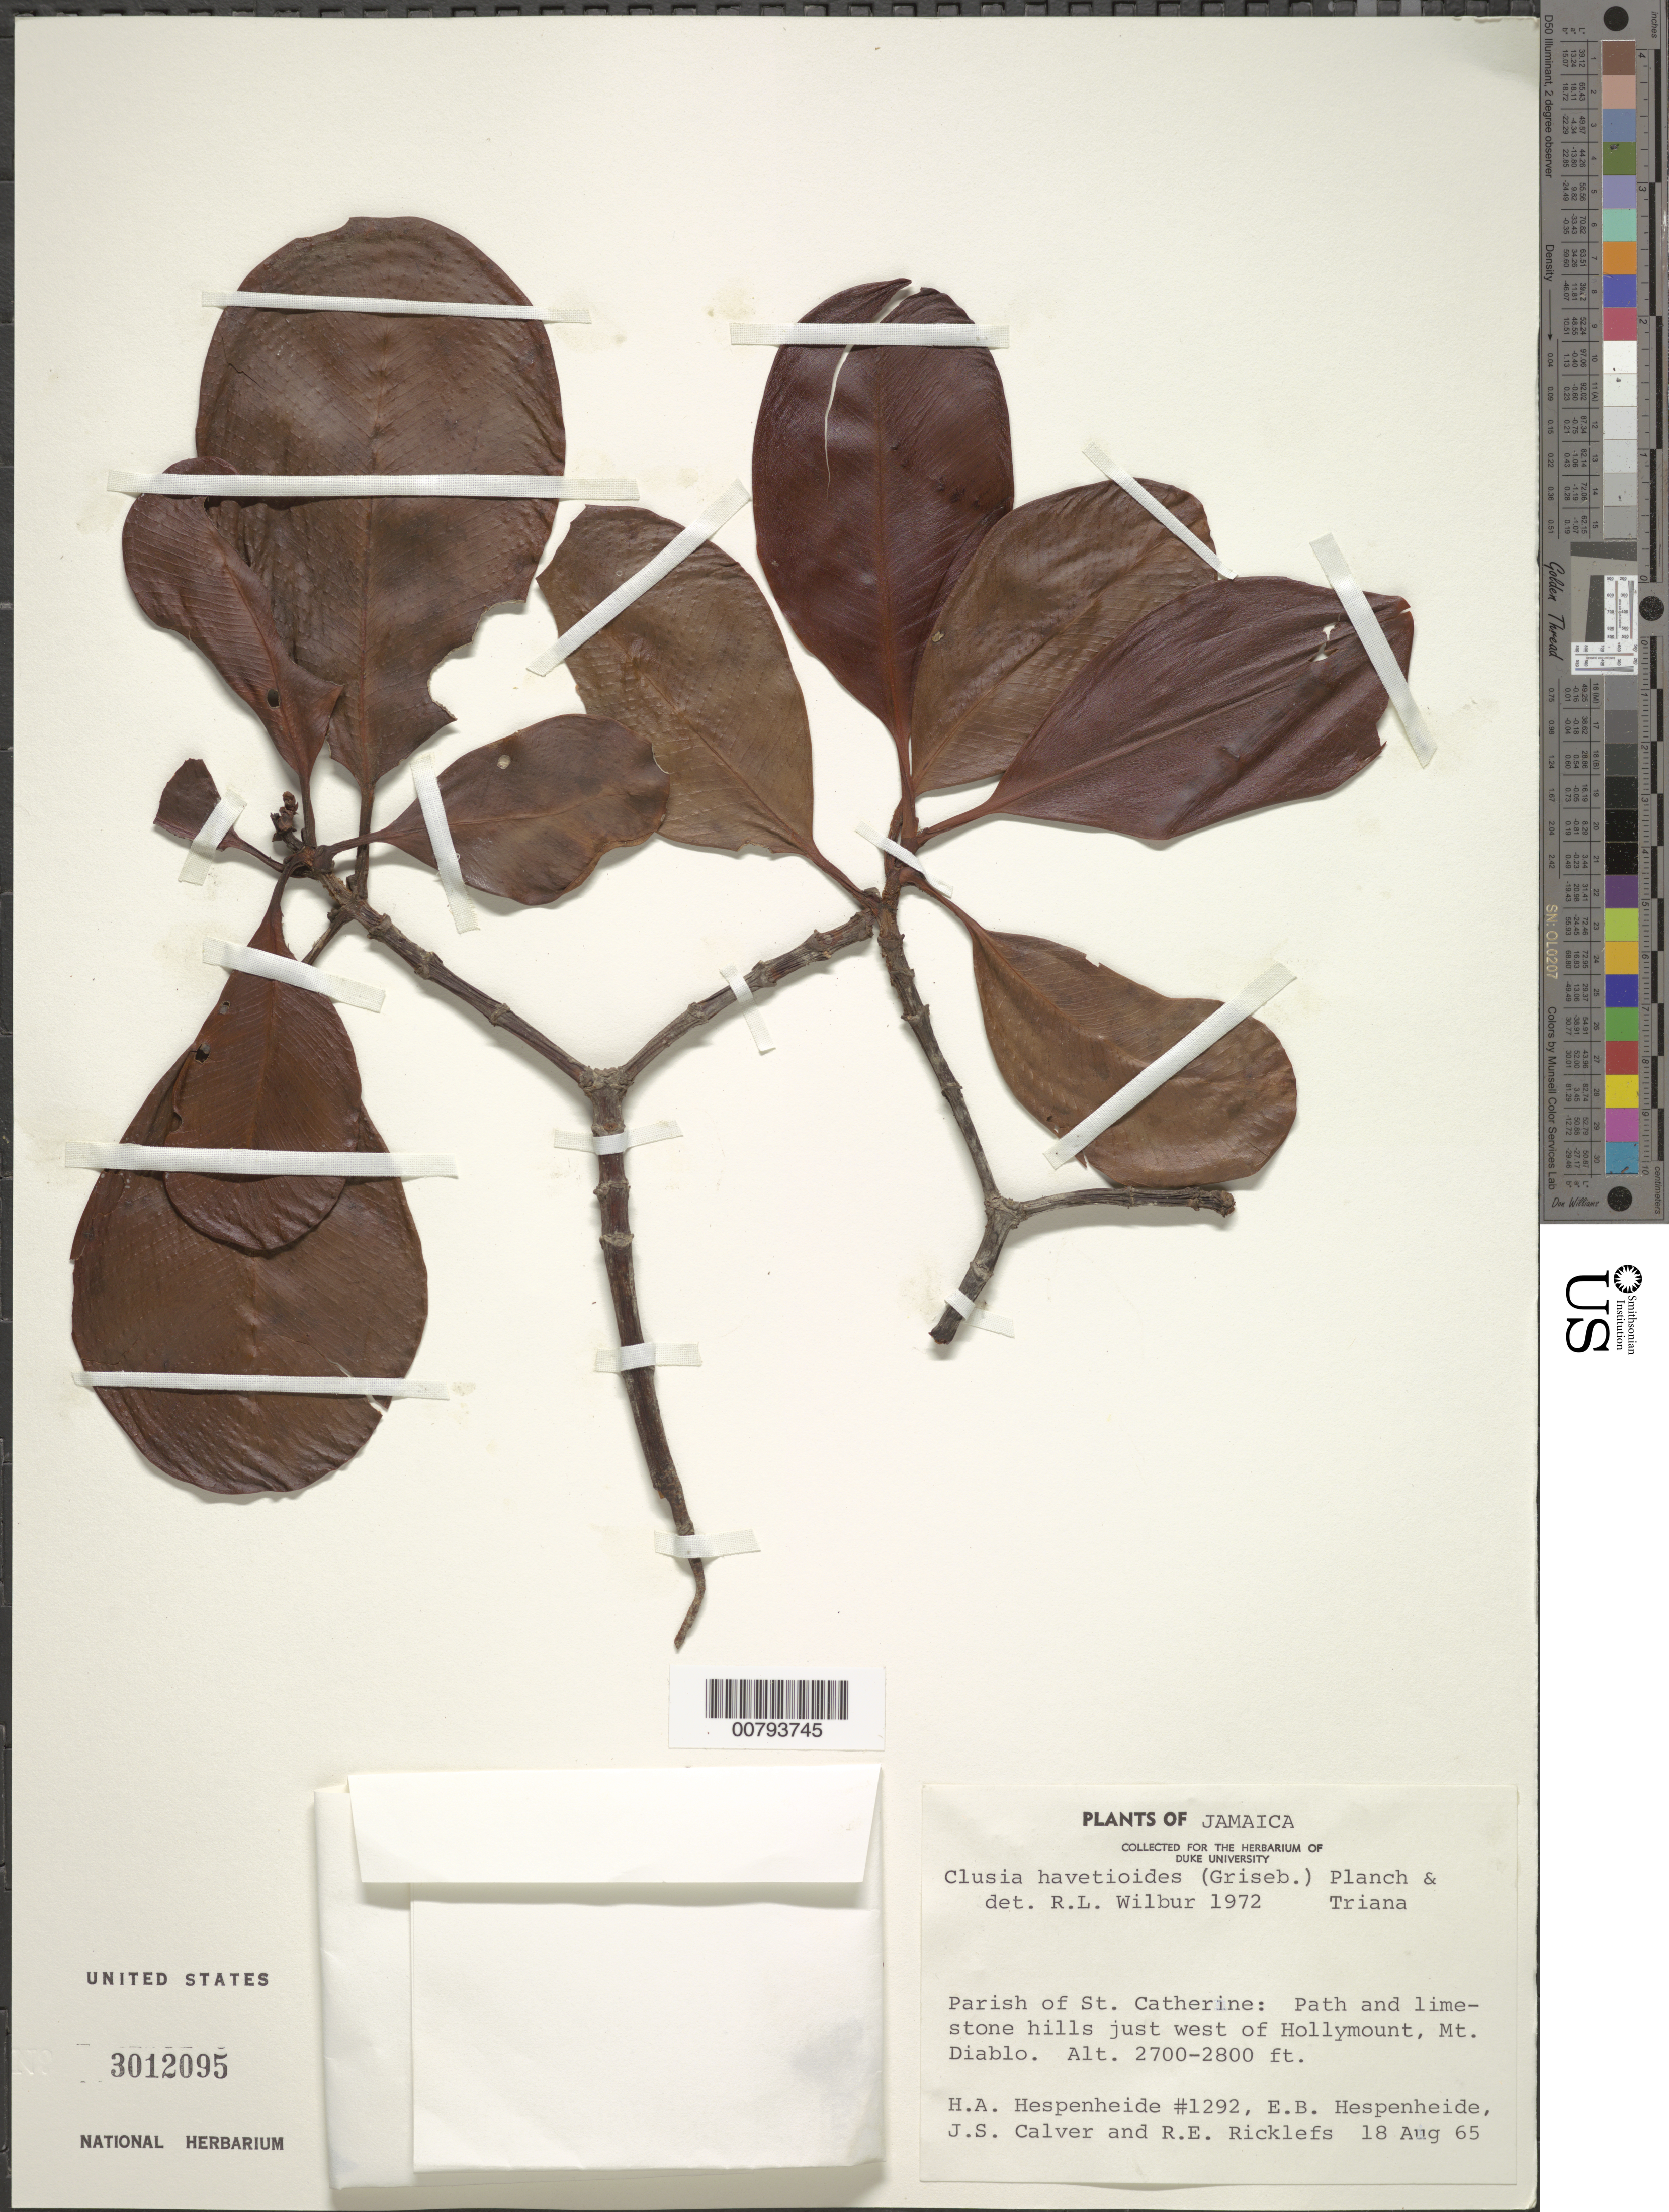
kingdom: Plantae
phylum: Tracheophyta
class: Magnoliopsida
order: Malpighiales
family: Clusiaceae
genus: Clusia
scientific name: Clusia havetioides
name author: (Griseb.) Planch. & Triana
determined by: Wilbur, R. L.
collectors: H. A. Hespenheide, E. Hespenheide, J. Calver & R. Ricklefs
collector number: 1292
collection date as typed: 18 Aug 1965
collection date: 1965-08-18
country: Jamaica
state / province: Saint Catherine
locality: Path and limestone hills just west of Hollymount, Mt. Diablo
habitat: Limestone hills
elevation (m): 823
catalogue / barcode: US 3012095